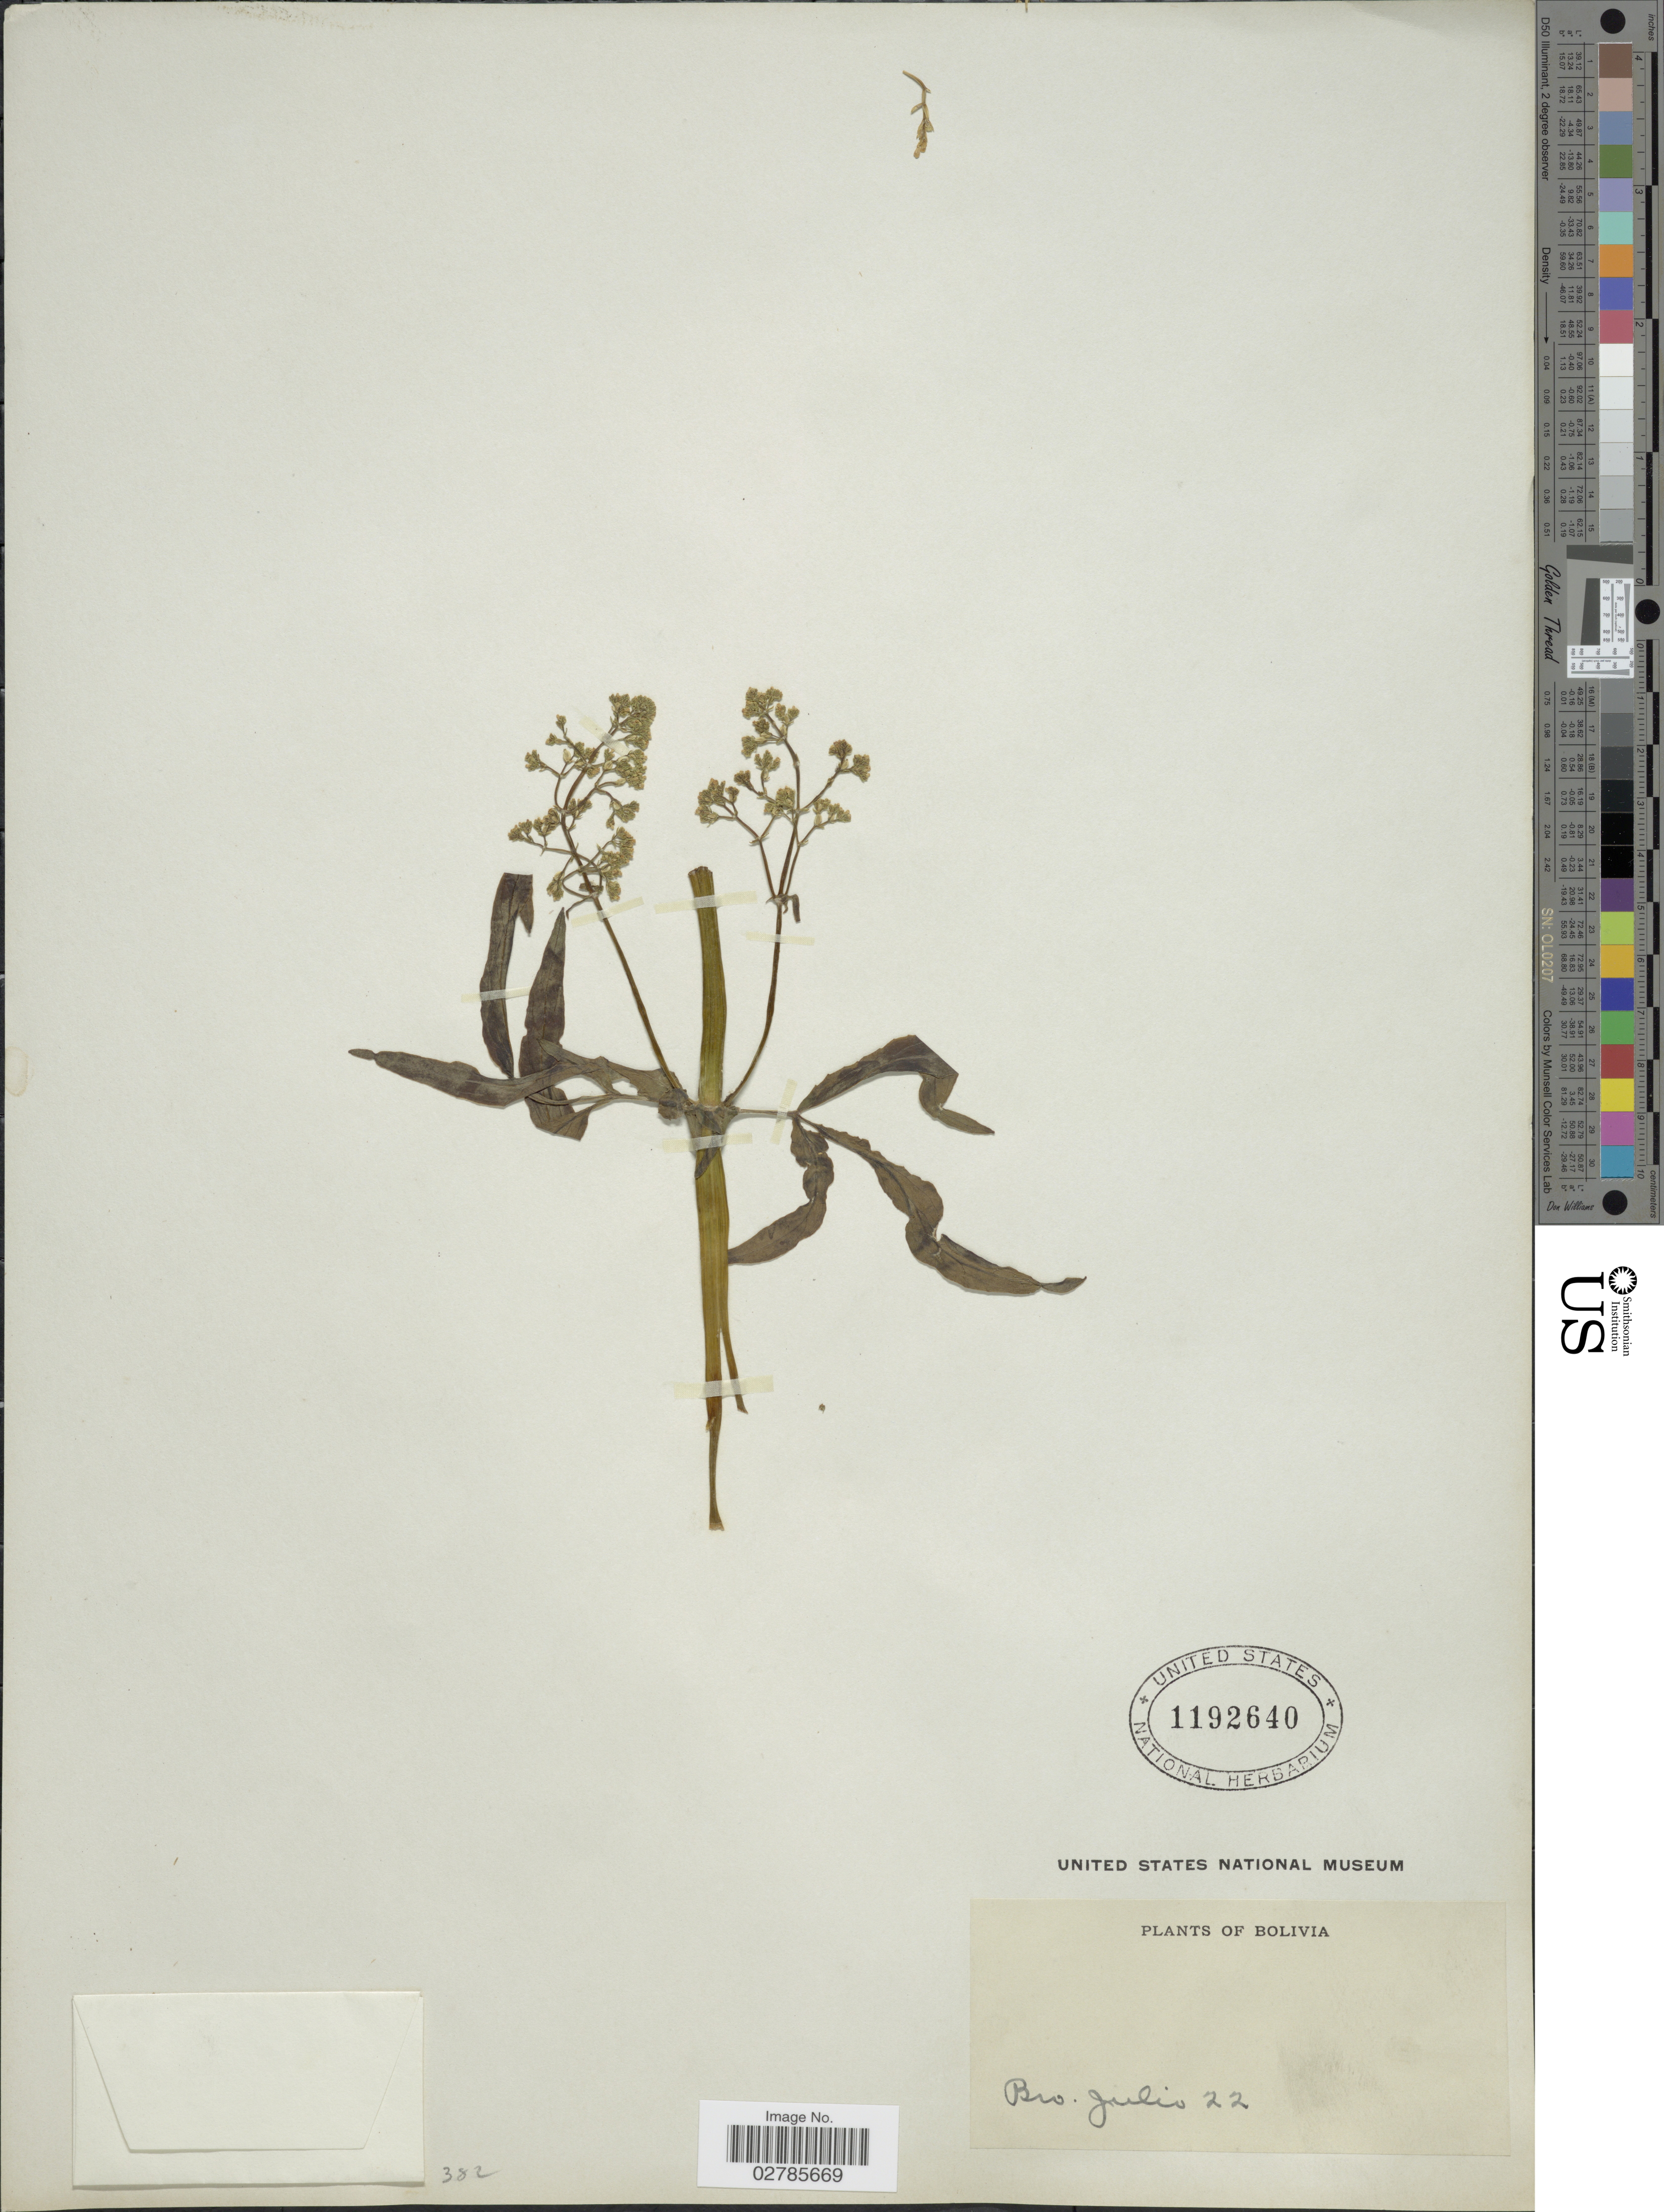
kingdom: Plantae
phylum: Tracheophyta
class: Magnoliopsida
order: Dipsacales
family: Caprifoliaceae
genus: Valeriana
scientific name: Valeriana sp.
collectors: Bro. Julio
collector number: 22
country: Bolivia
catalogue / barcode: US 1192640